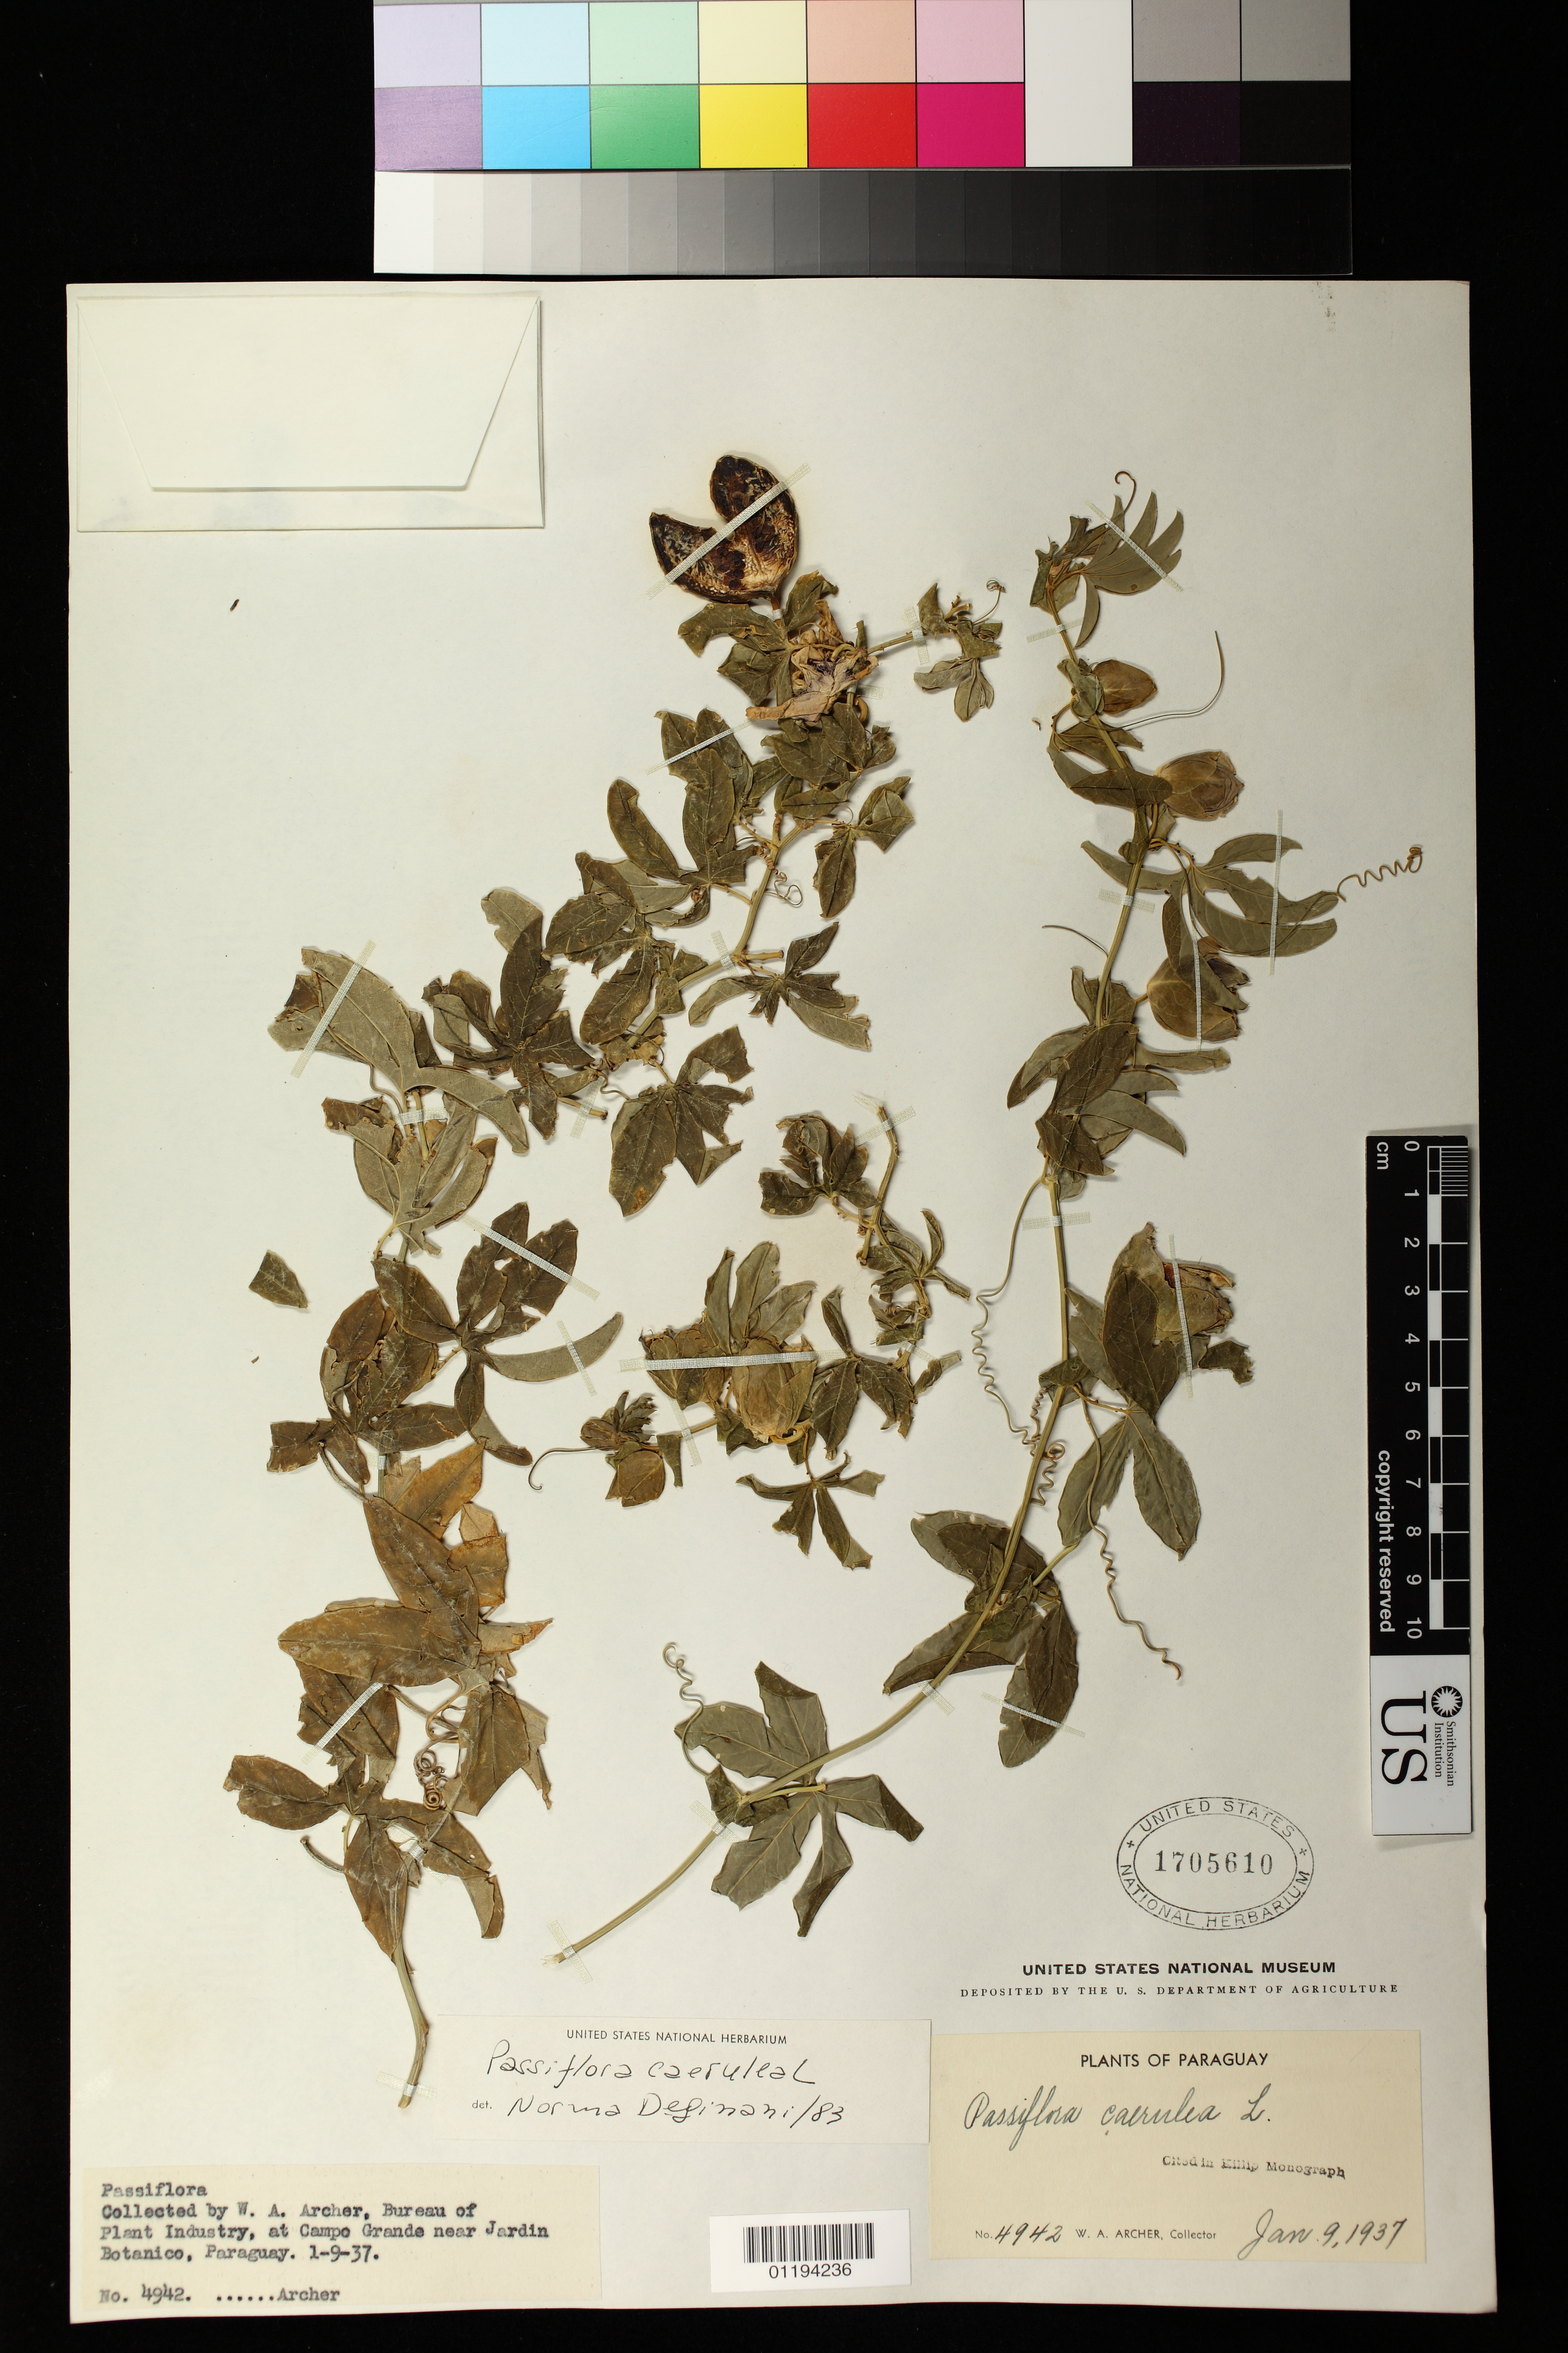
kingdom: Plantae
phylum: Tracheophyta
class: Magnoliopsida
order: Malpighiales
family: Passifloraceae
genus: Passiflora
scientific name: Passiflora caerulea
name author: L.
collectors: W. A. Archer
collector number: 4942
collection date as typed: Jan 9 1937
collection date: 1937-01-09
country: Paraguay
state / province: Alto Paraná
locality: Campo Grande near Jardin Botanico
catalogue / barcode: US 1705610